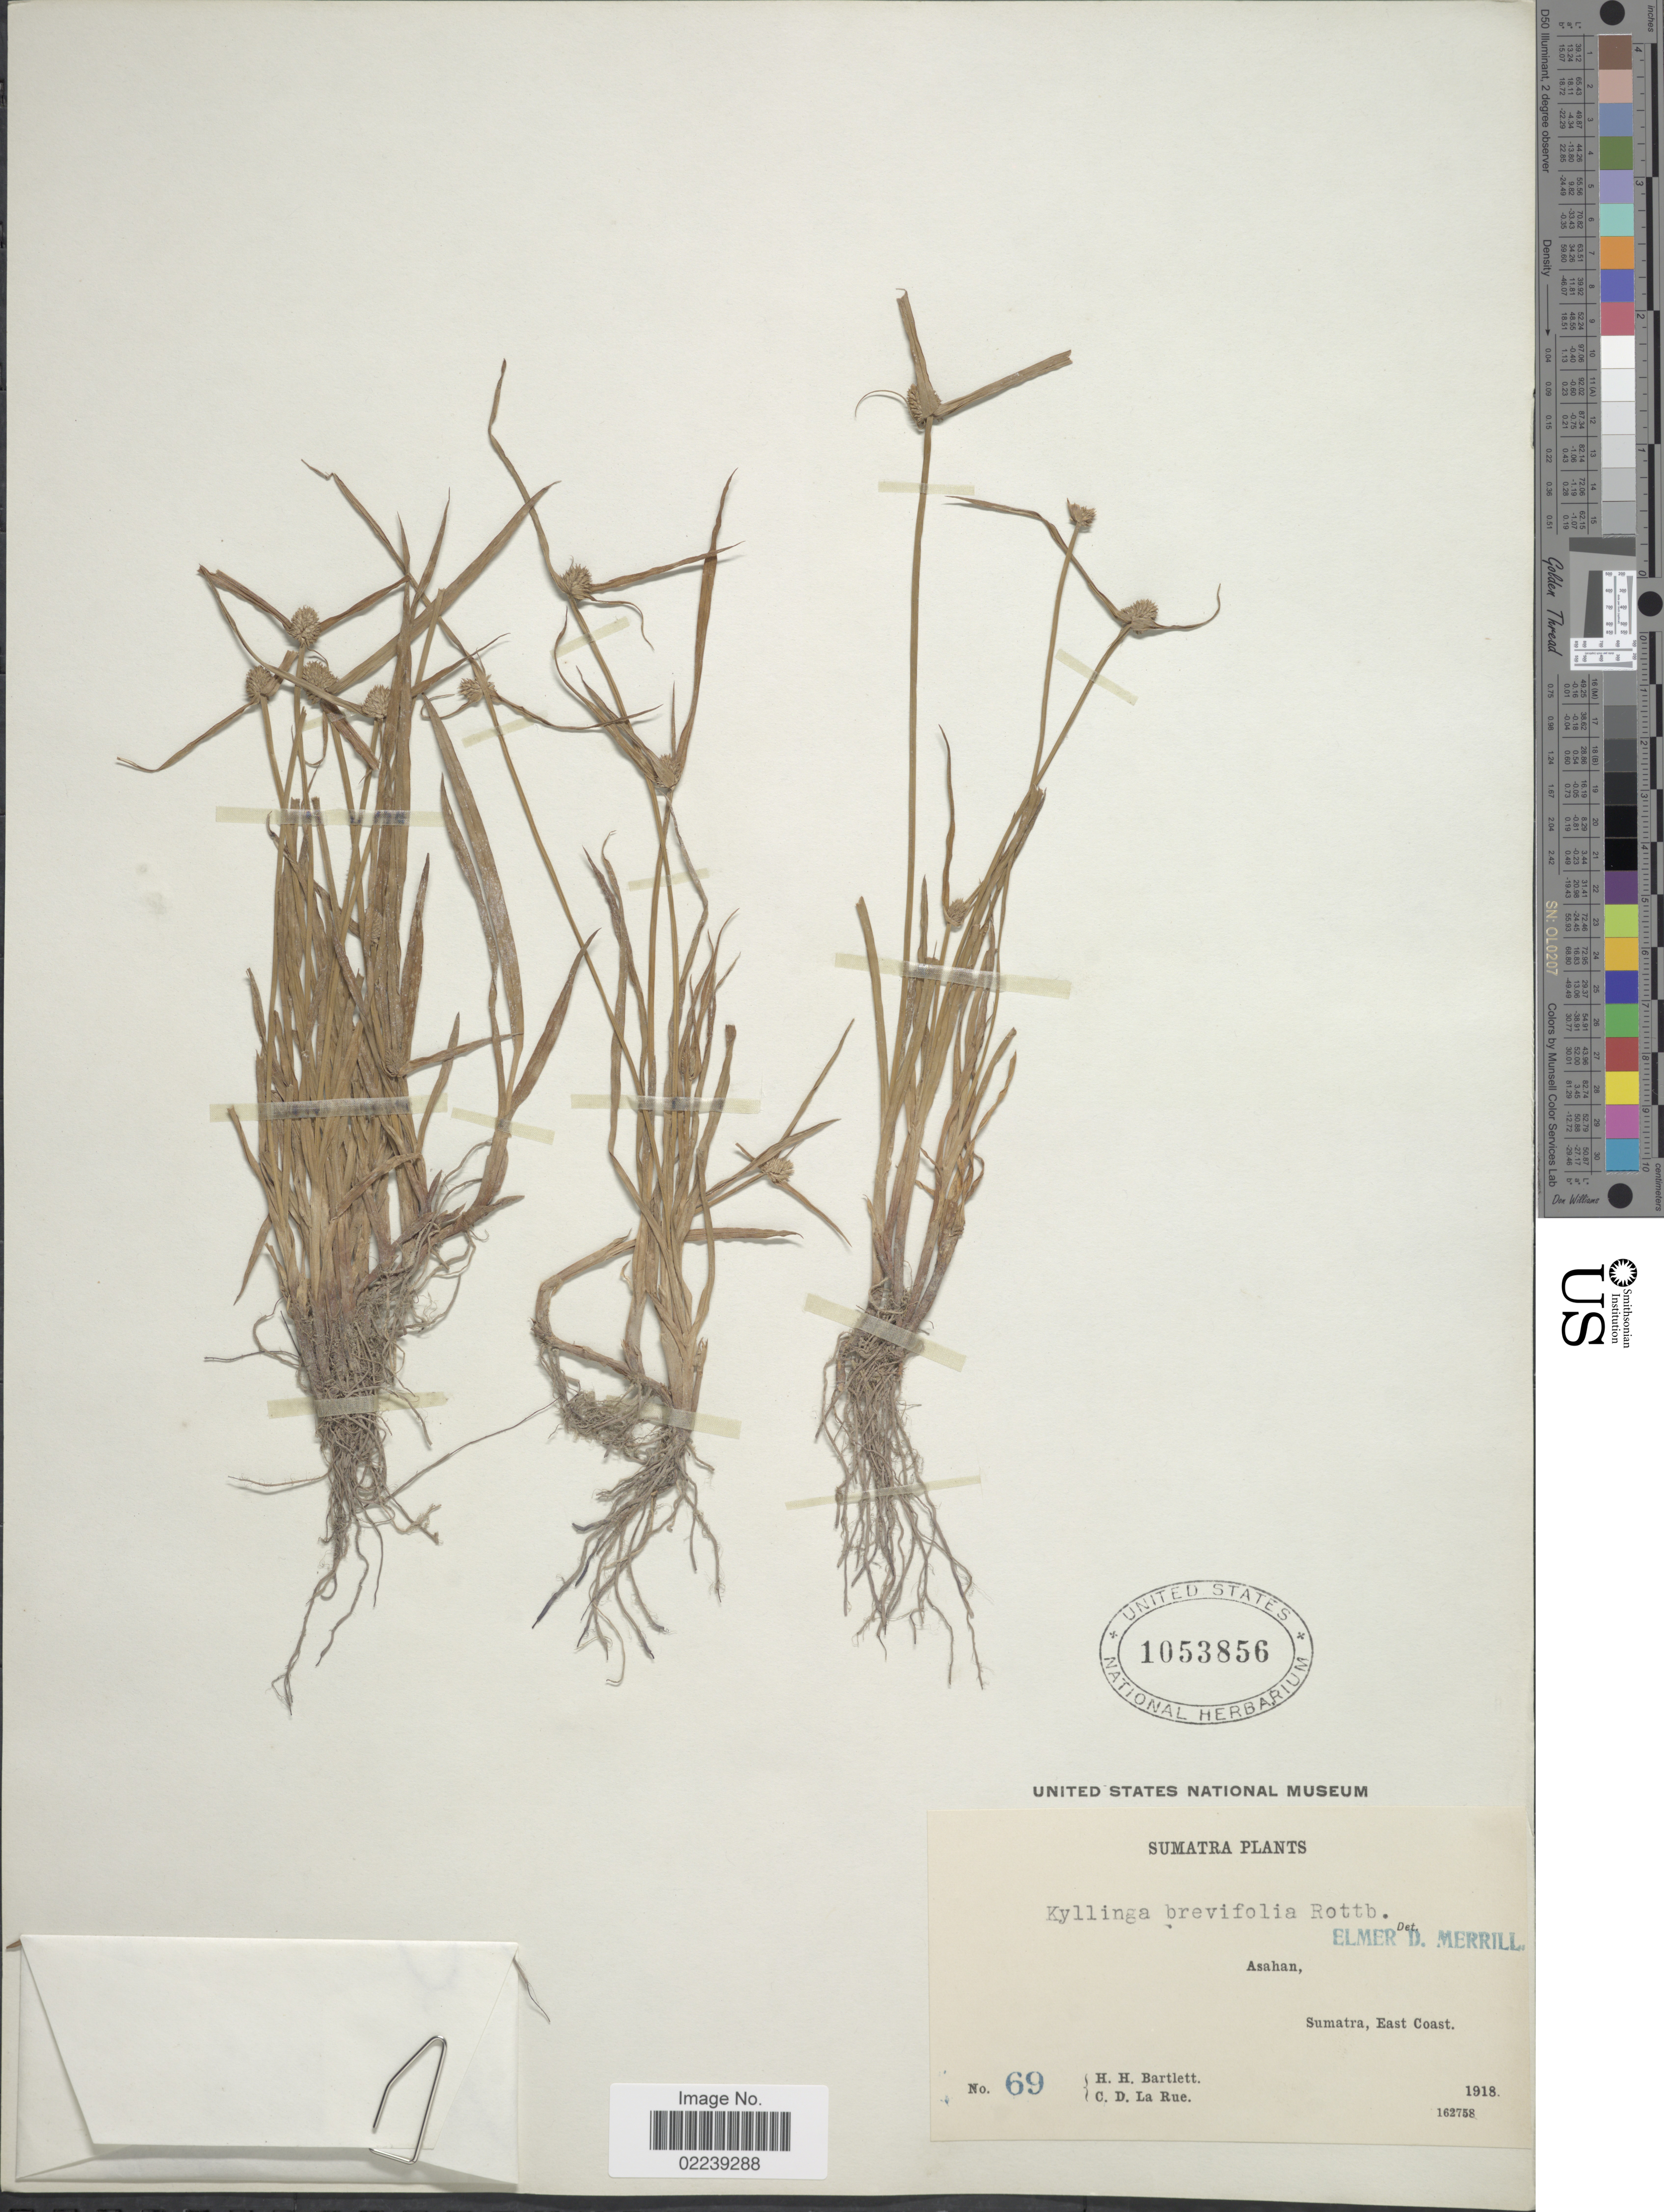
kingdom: Plantae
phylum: Tracheophyta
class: Liliopsida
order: Poales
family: Cyperaceae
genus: Cyperus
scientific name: Cyperus brevifolius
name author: (Rottb.) Hassk.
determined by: Strong, M. T., (US), Smithsonian Institution - National Museum of Natural History (UNITED STATES)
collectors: H. H. Bartlett & C. La Rue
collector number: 69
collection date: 1918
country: Indonesia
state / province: Sumatra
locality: Asahan, Sumatra, East Coast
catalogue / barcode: US 1053856